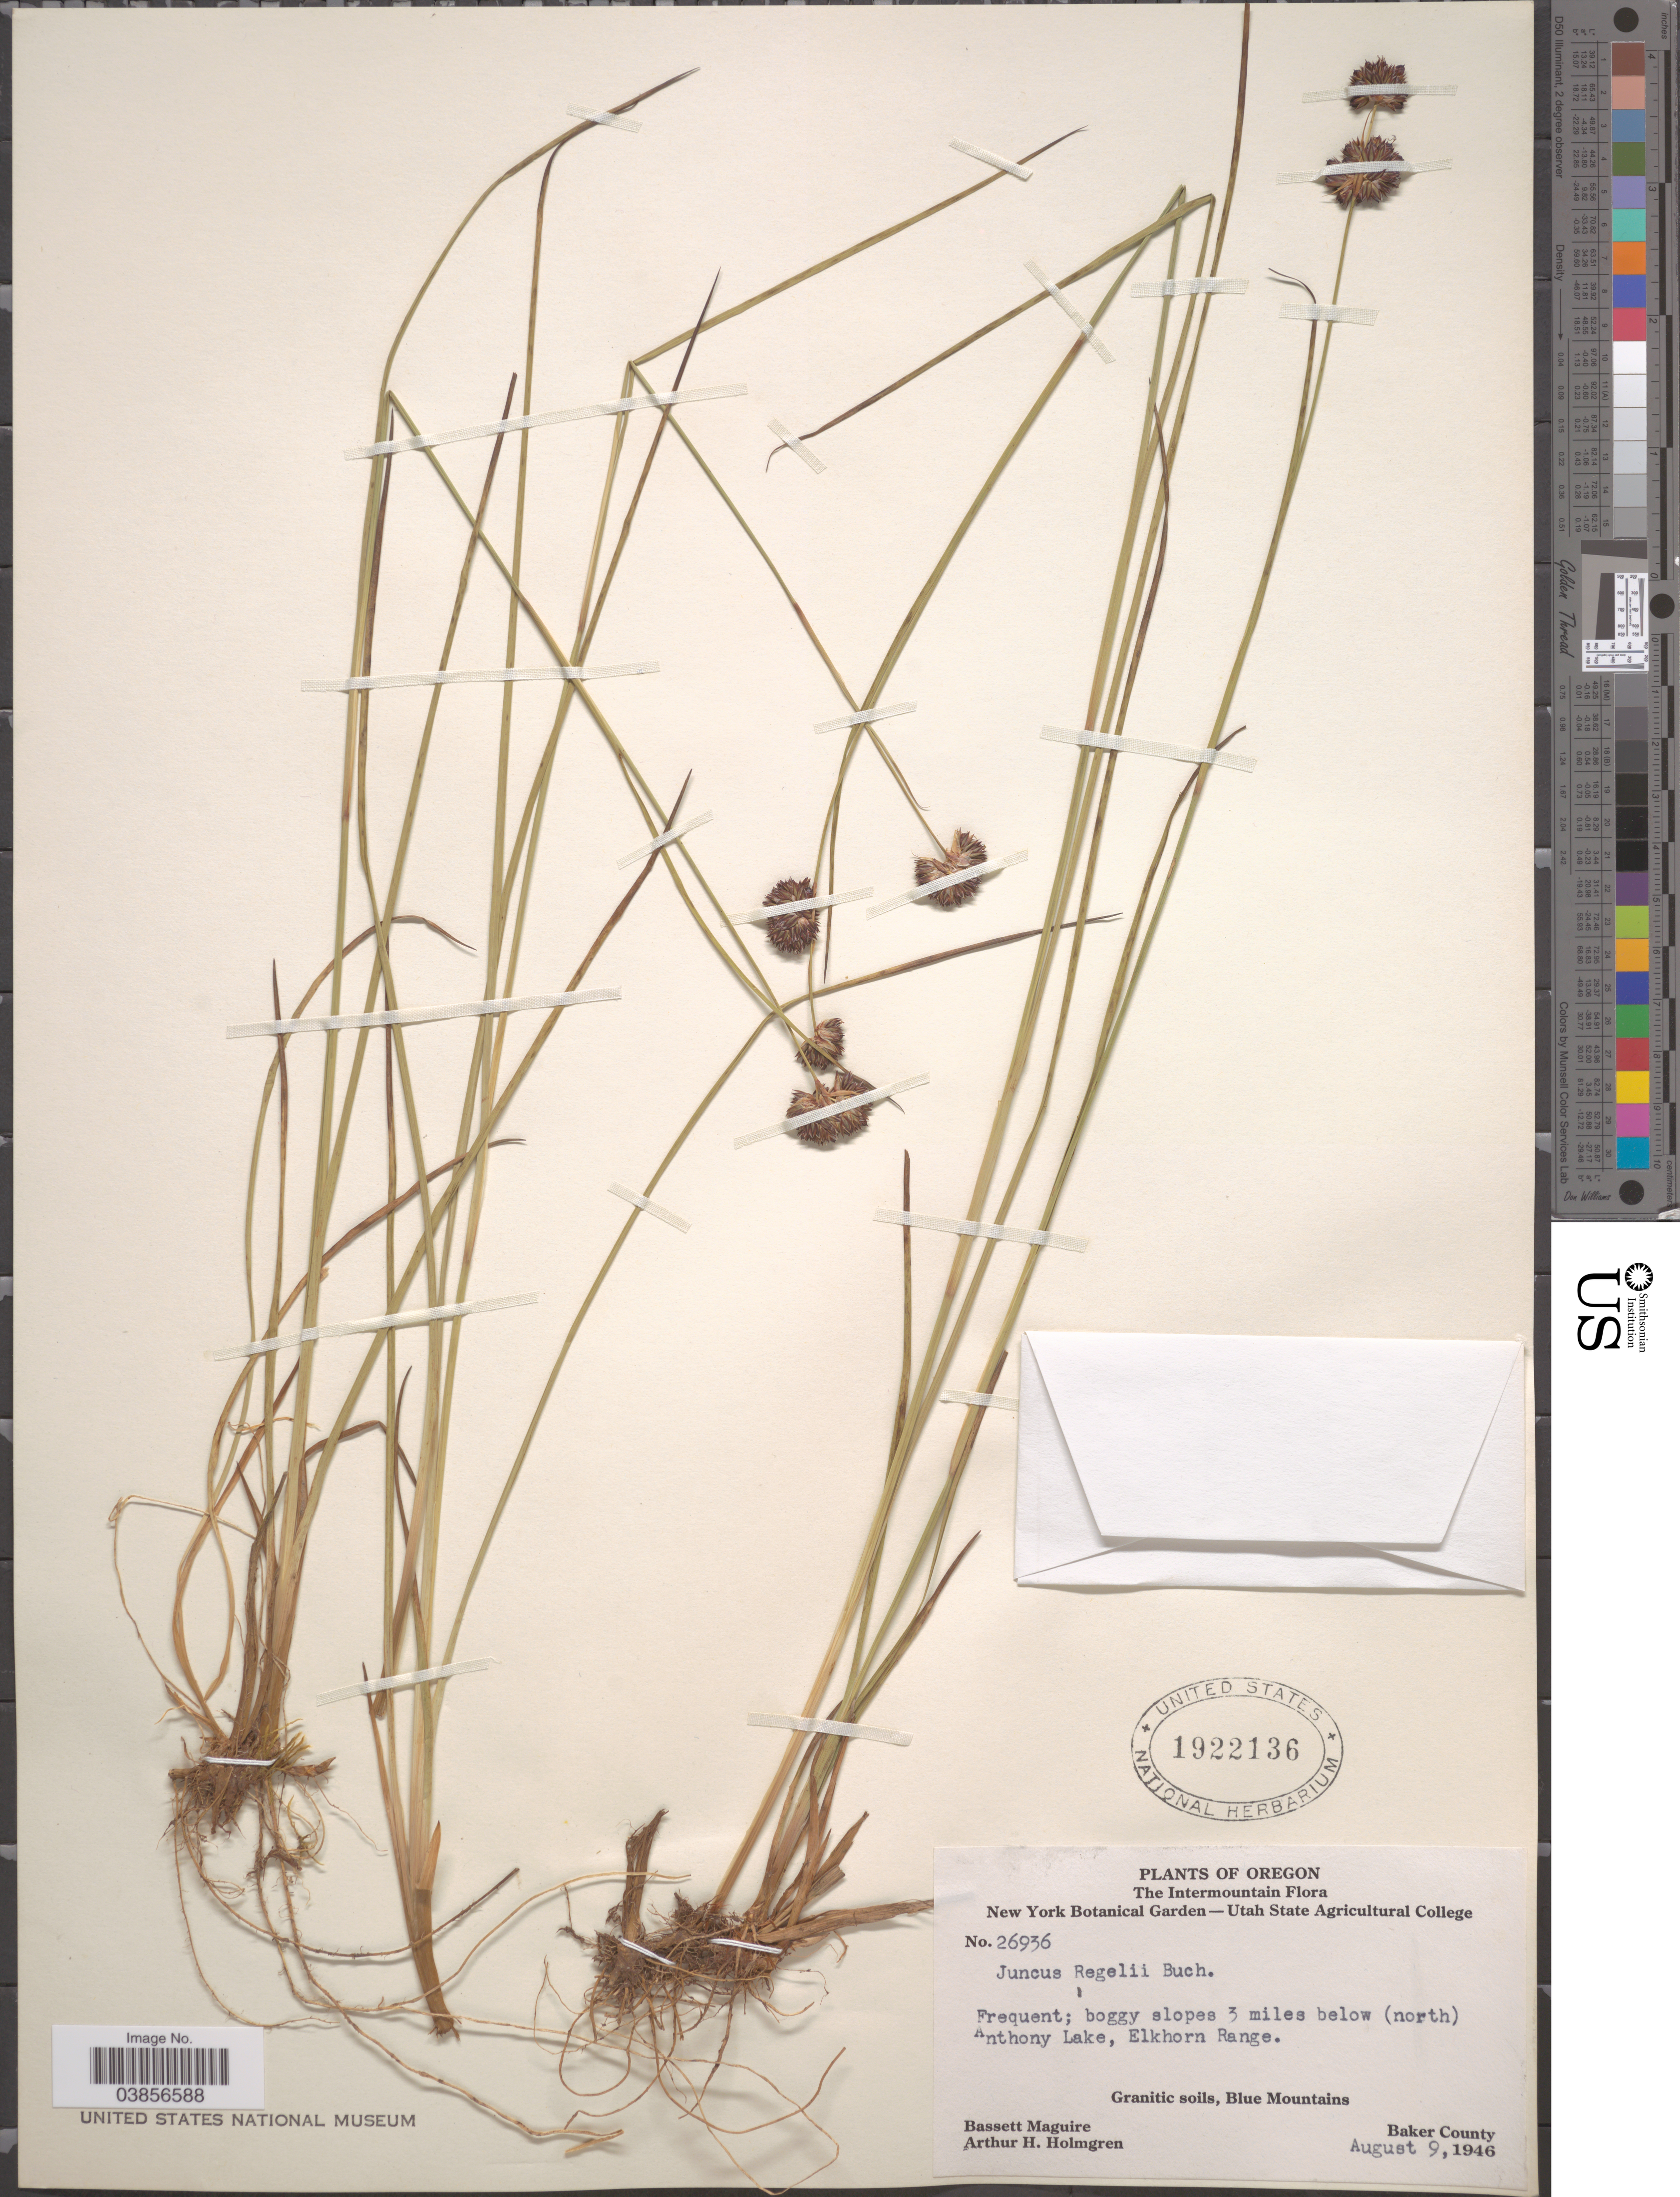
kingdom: Plantae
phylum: Tracheophyta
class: Liliopsida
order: Poales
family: Juncaceae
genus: Juncus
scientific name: Juncus regelii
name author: Buchenau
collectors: B. Maguire & A. H. Holmgren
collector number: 26936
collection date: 1946-08-09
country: United States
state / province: Oregon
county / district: Baker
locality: The Intermountain. Boggy slopes 3 miles below (north) Anthony Lake, Elkhorn Range. Granitic soils, Blue Mountains. Baker County.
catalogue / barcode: US 1922136